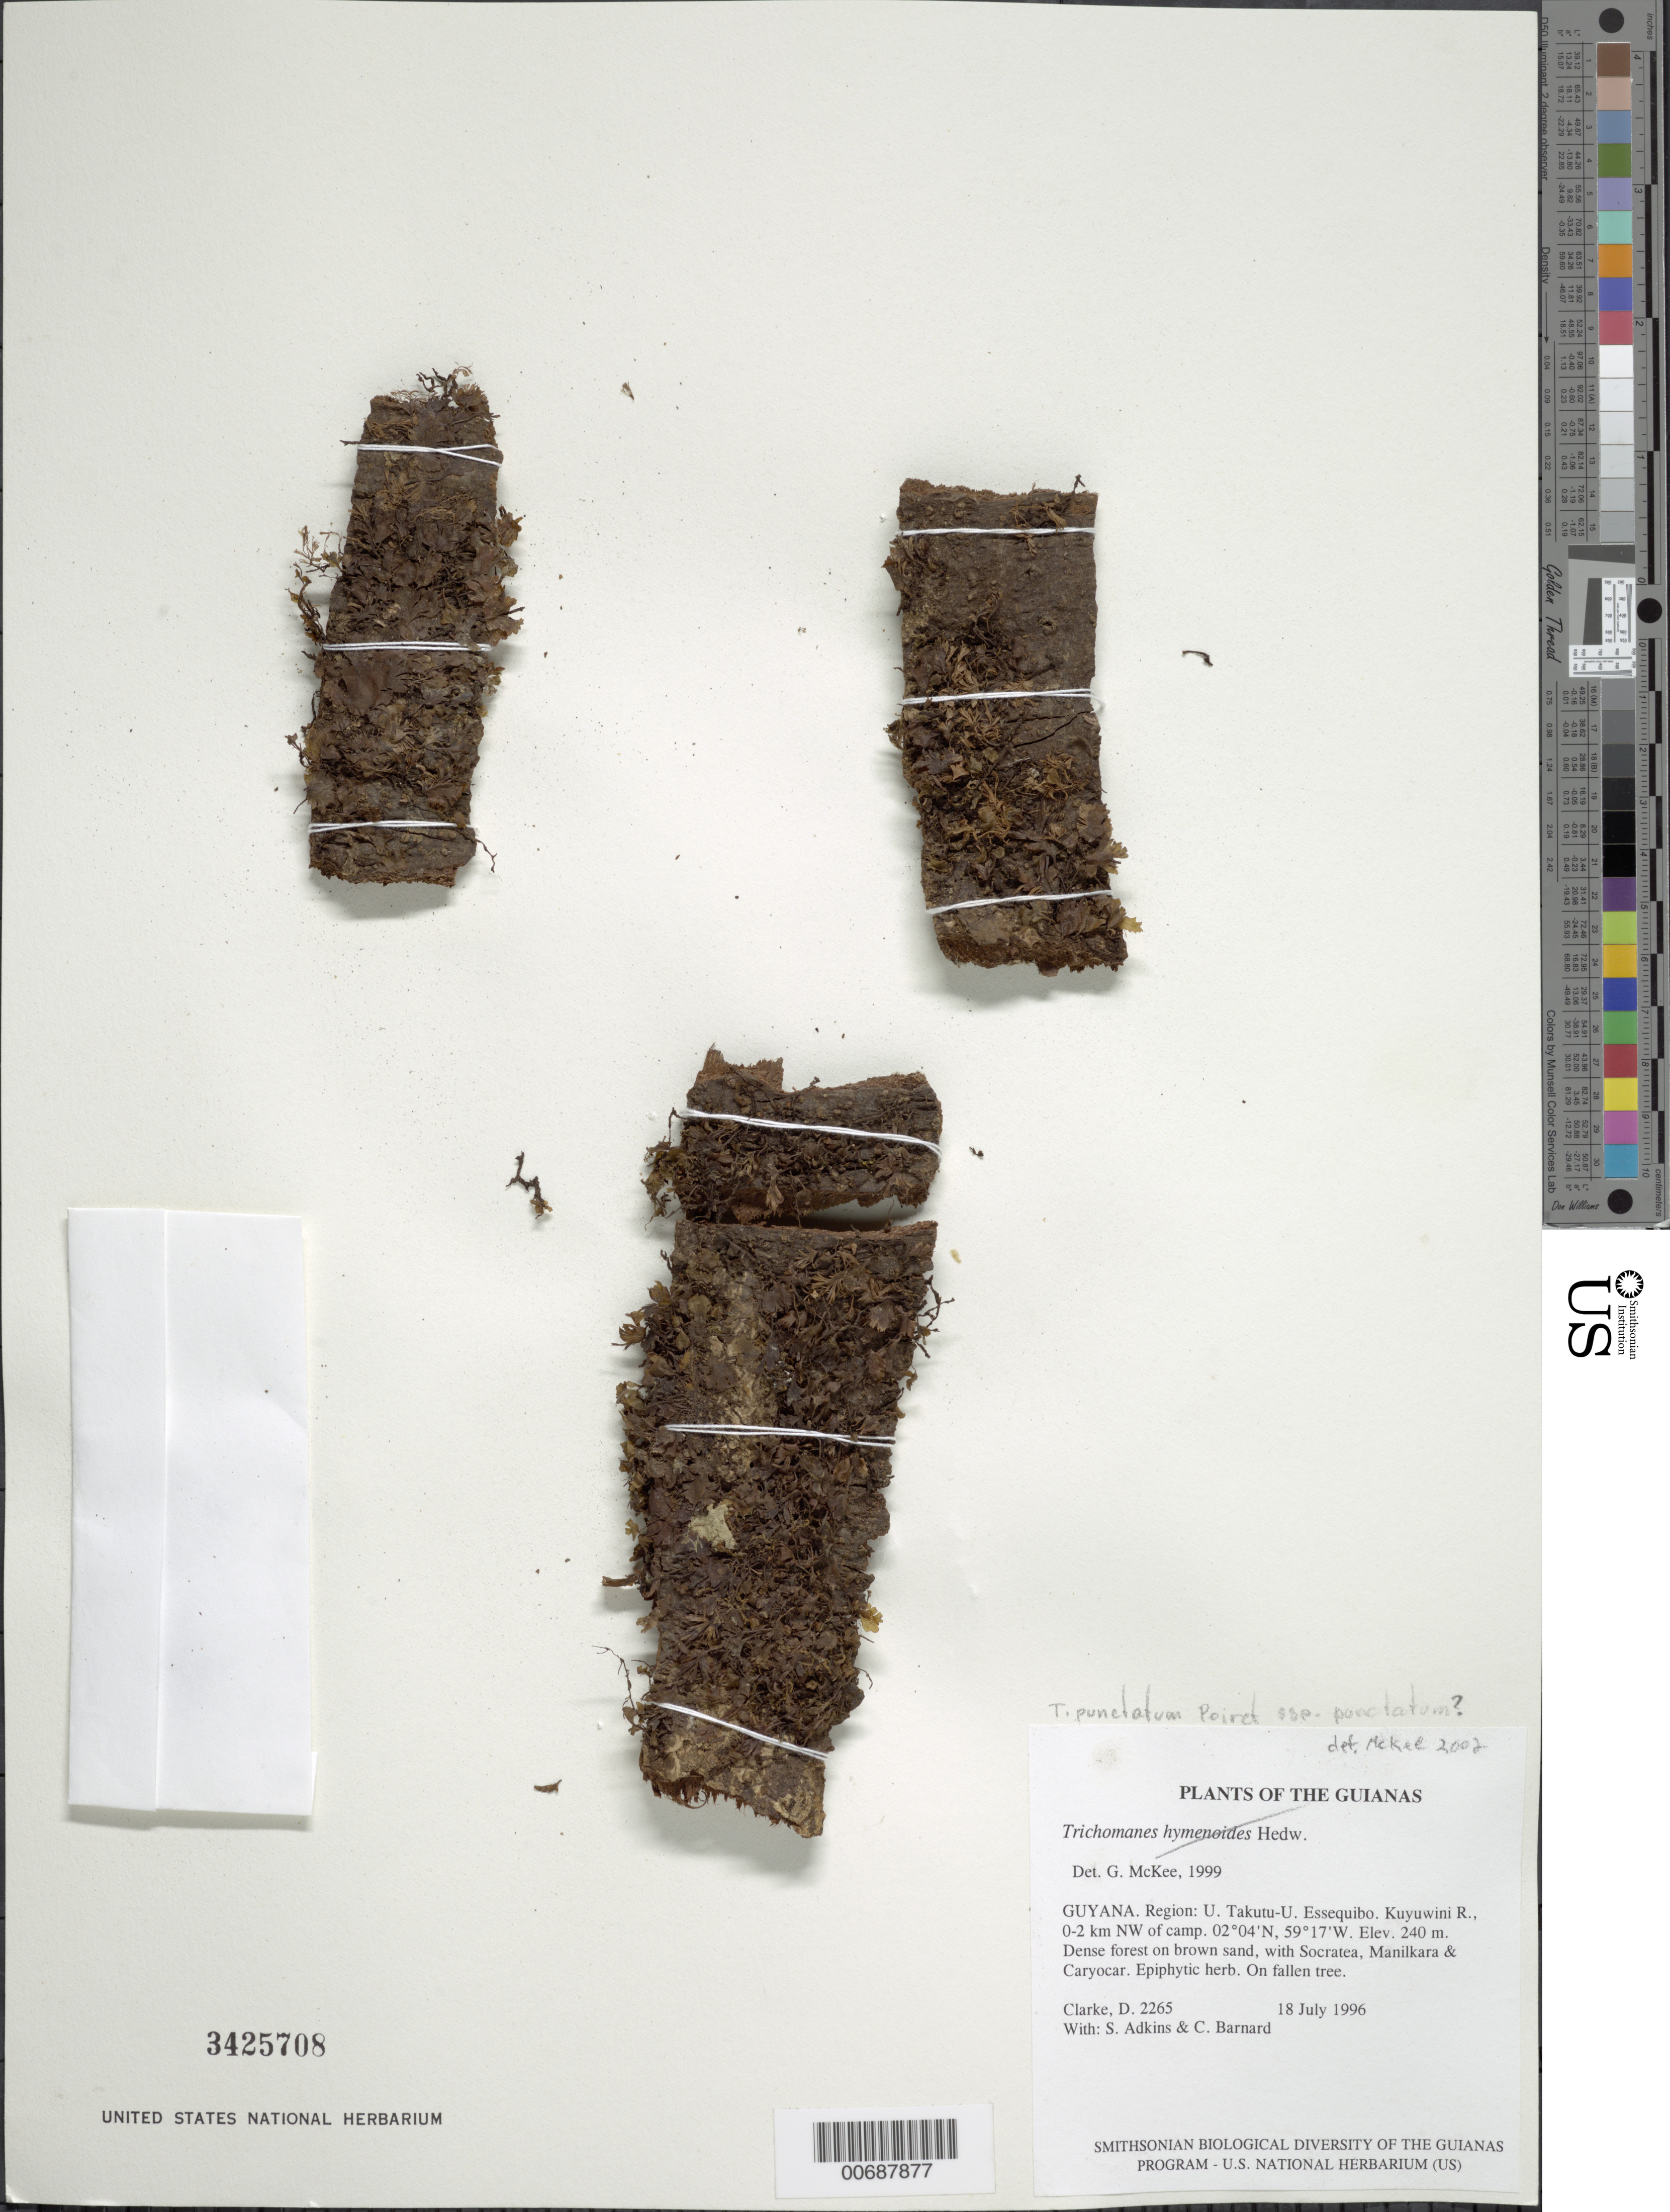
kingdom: Plantae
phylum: Tracheophyta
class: Polypodiopsida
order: Hymenophyllales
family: Hymenophyllaceae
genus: Didymoglossum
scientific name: Didymoglossum punctatum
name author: (Poir.) Desv.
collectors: H. D. Clarke, S. Adkins & C. Bernard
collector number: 2265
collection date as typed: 18 July 1996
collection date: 1996-07-18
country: Guyana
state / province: U. Takutu-U. Essequibo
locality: Kuyuwini R., 0-2 km NW of camp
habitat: Dense forest on brown sand, with Socratea, Manilkara & Caryocar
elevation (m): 240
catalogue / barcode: US 3425708